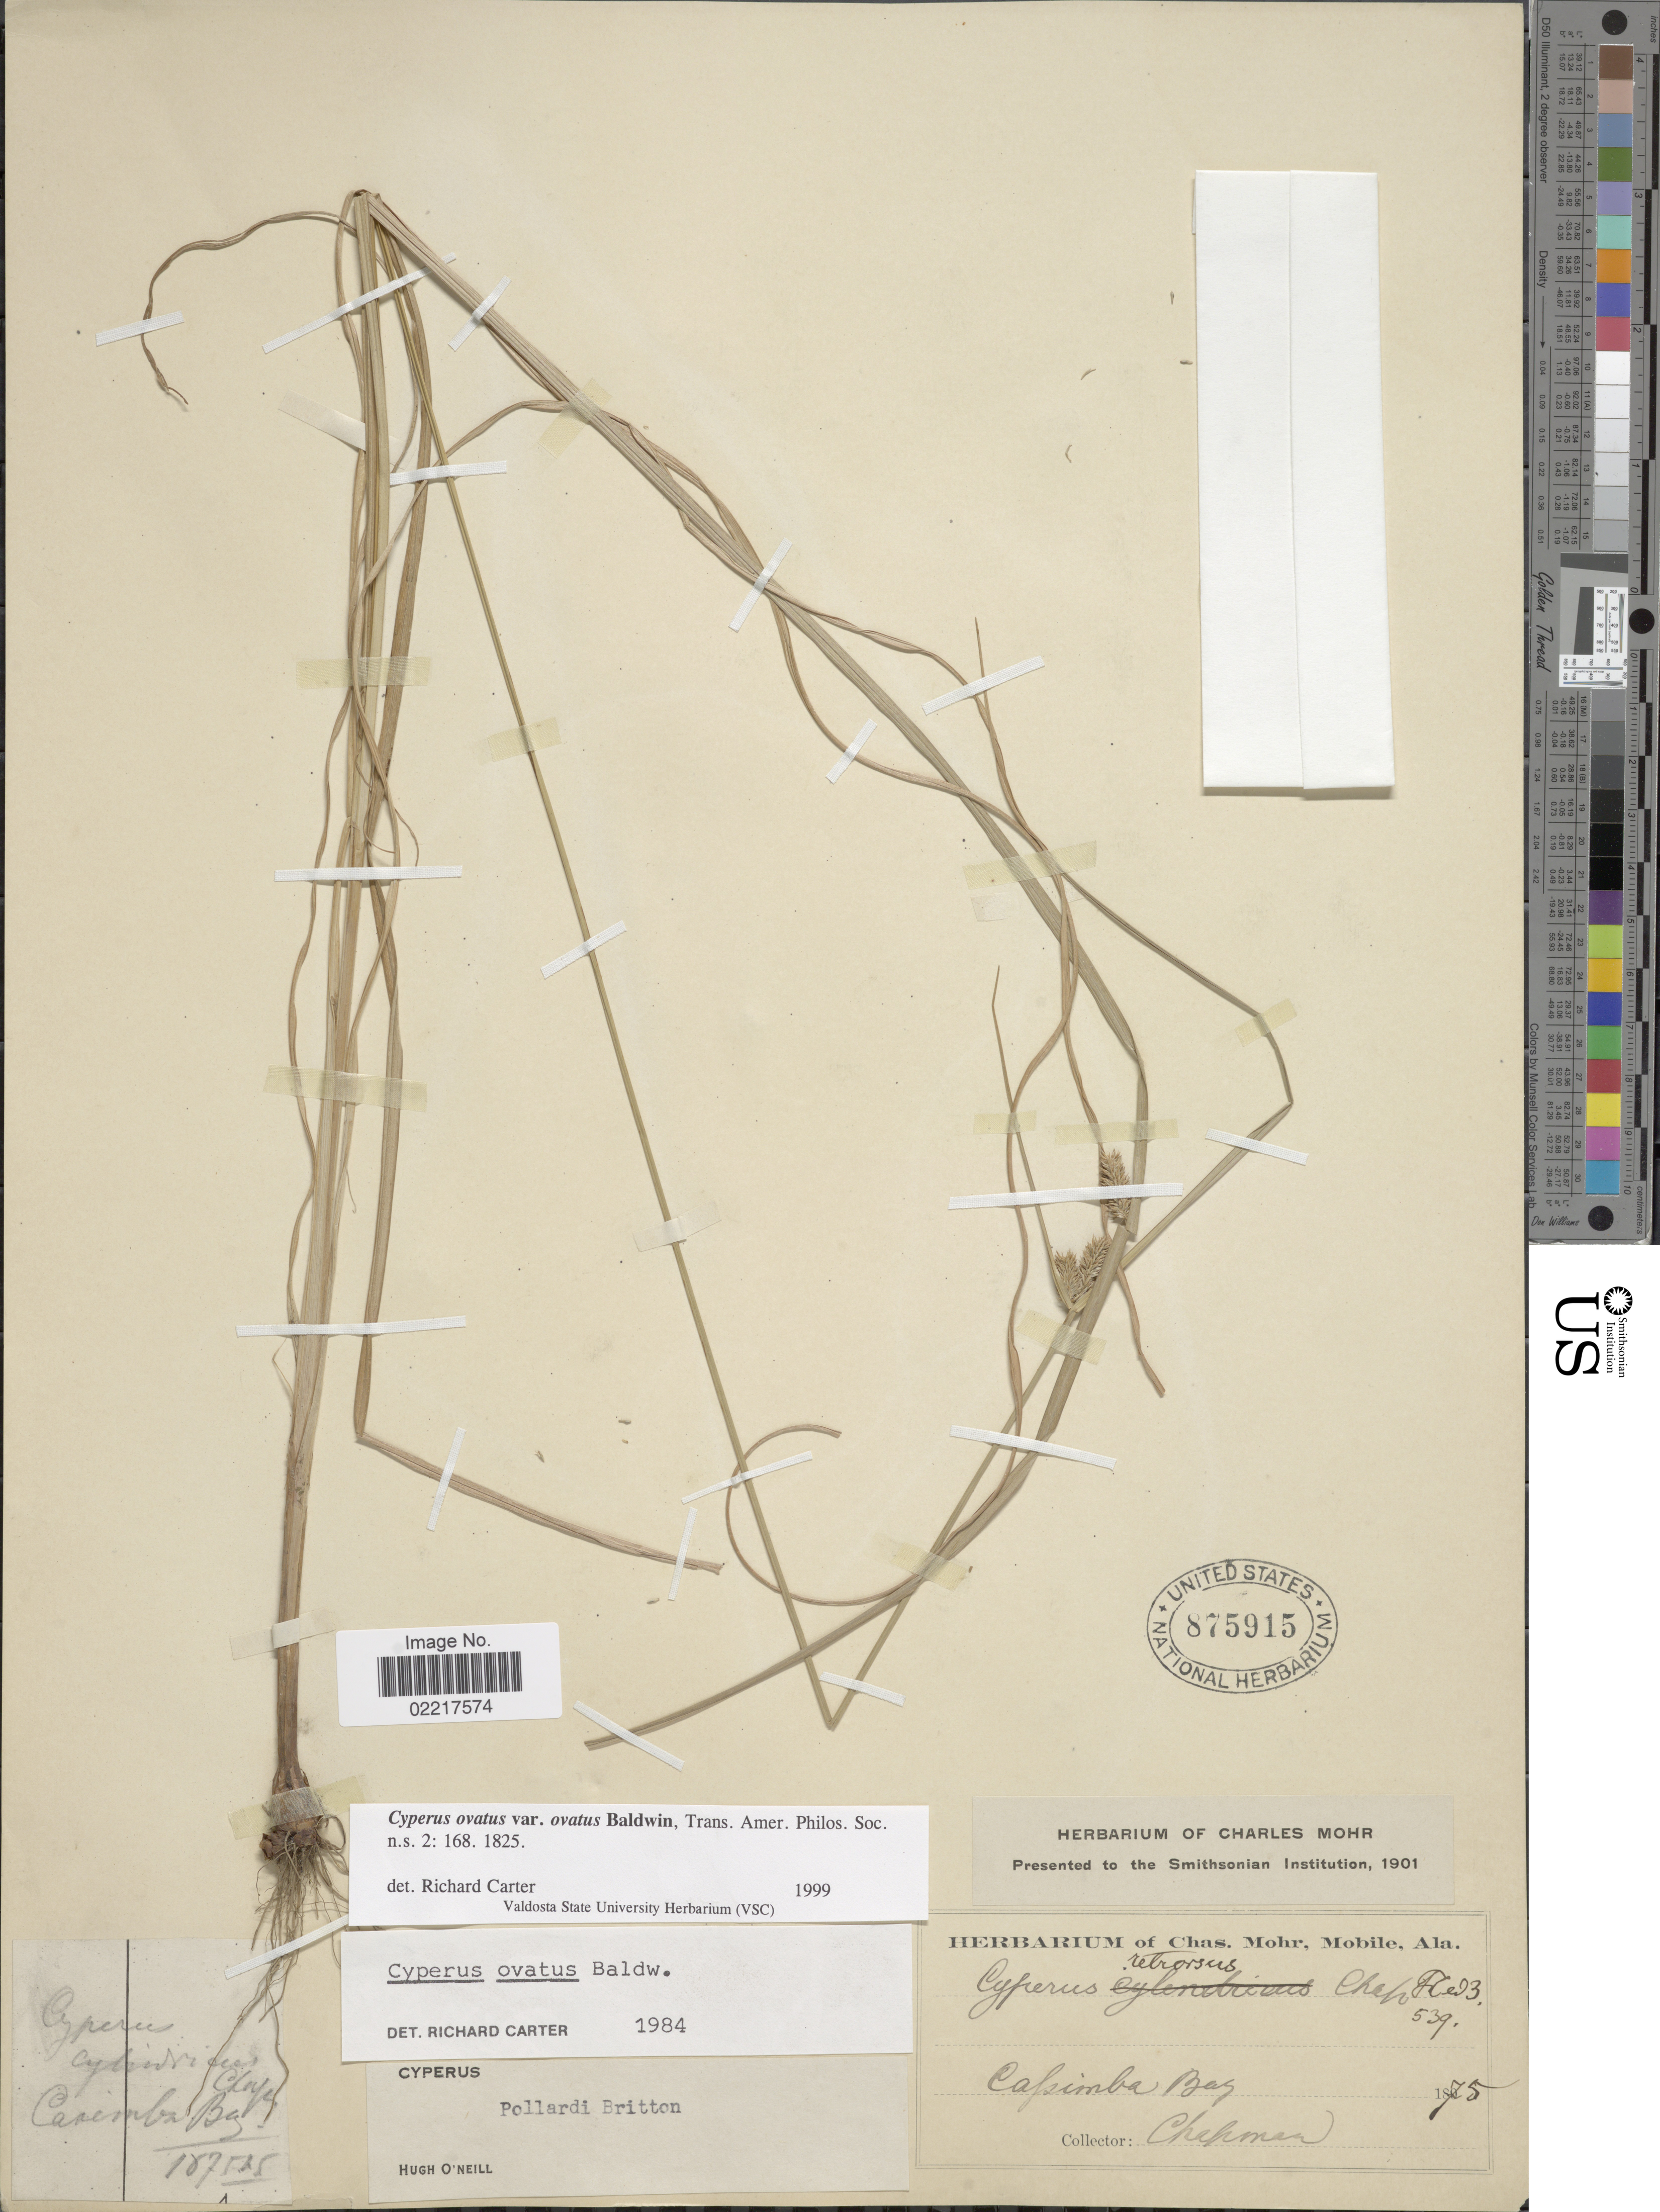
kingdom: Plantae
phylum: Tracheophyta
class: Liliopsida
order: Poales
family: Cyperaceae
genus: Cyperus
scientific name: Cyperus ovatus var. ovatus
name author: Baldwin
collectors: A. Chapman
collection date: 1875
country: United States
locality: Cassimba Bay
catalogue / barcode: US 875915